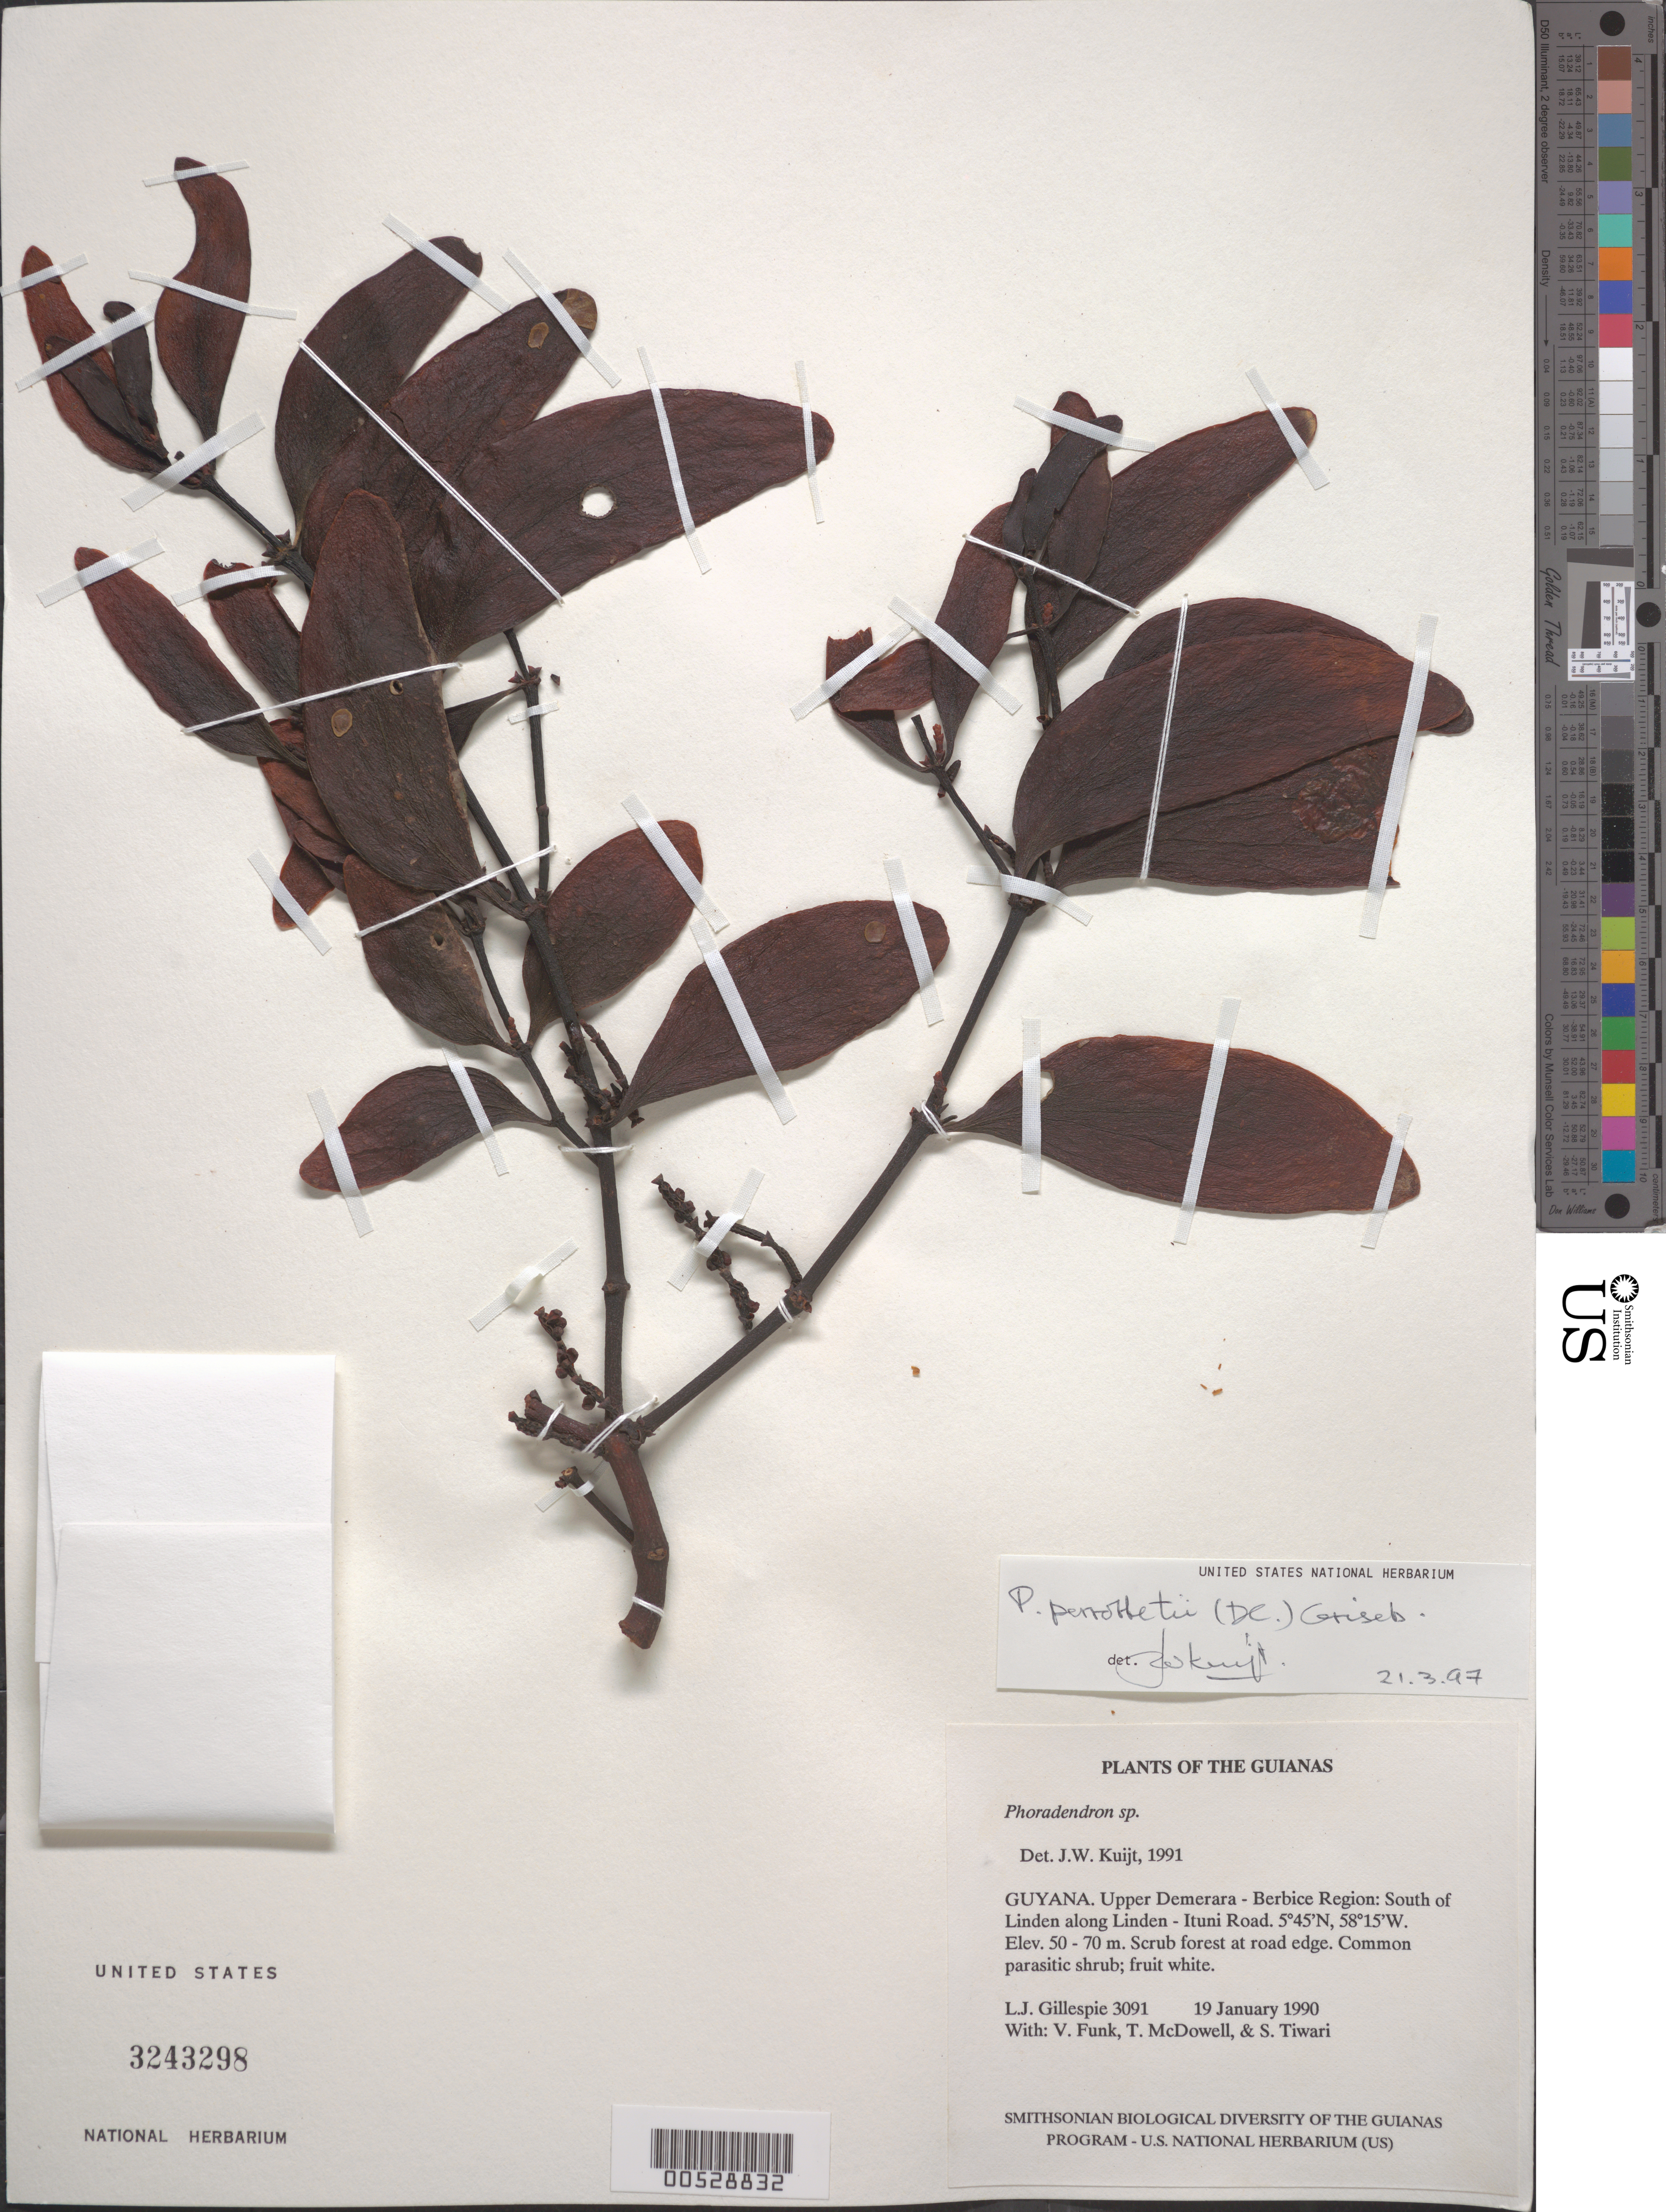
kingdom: Plantae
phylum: Tracheophyta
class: Magnoliopsida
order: Santalales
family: Viscaceae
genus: Phoradendron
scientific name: Phoradendron perrottetii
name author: (DC.) Eichler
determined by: Kuijt, Job, (CANADA)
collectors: L. J. Gillespie, V. Funk, T. McDowell & S. Tiwari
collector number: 3091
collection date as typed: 19 January 1990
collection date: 1990-01-19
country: Guyana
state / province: U. Demerara-Berbice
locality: South of Linden along Linden - Ituni Road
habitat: Scrub forest at road edge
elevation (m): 50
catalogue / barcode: US 3243298